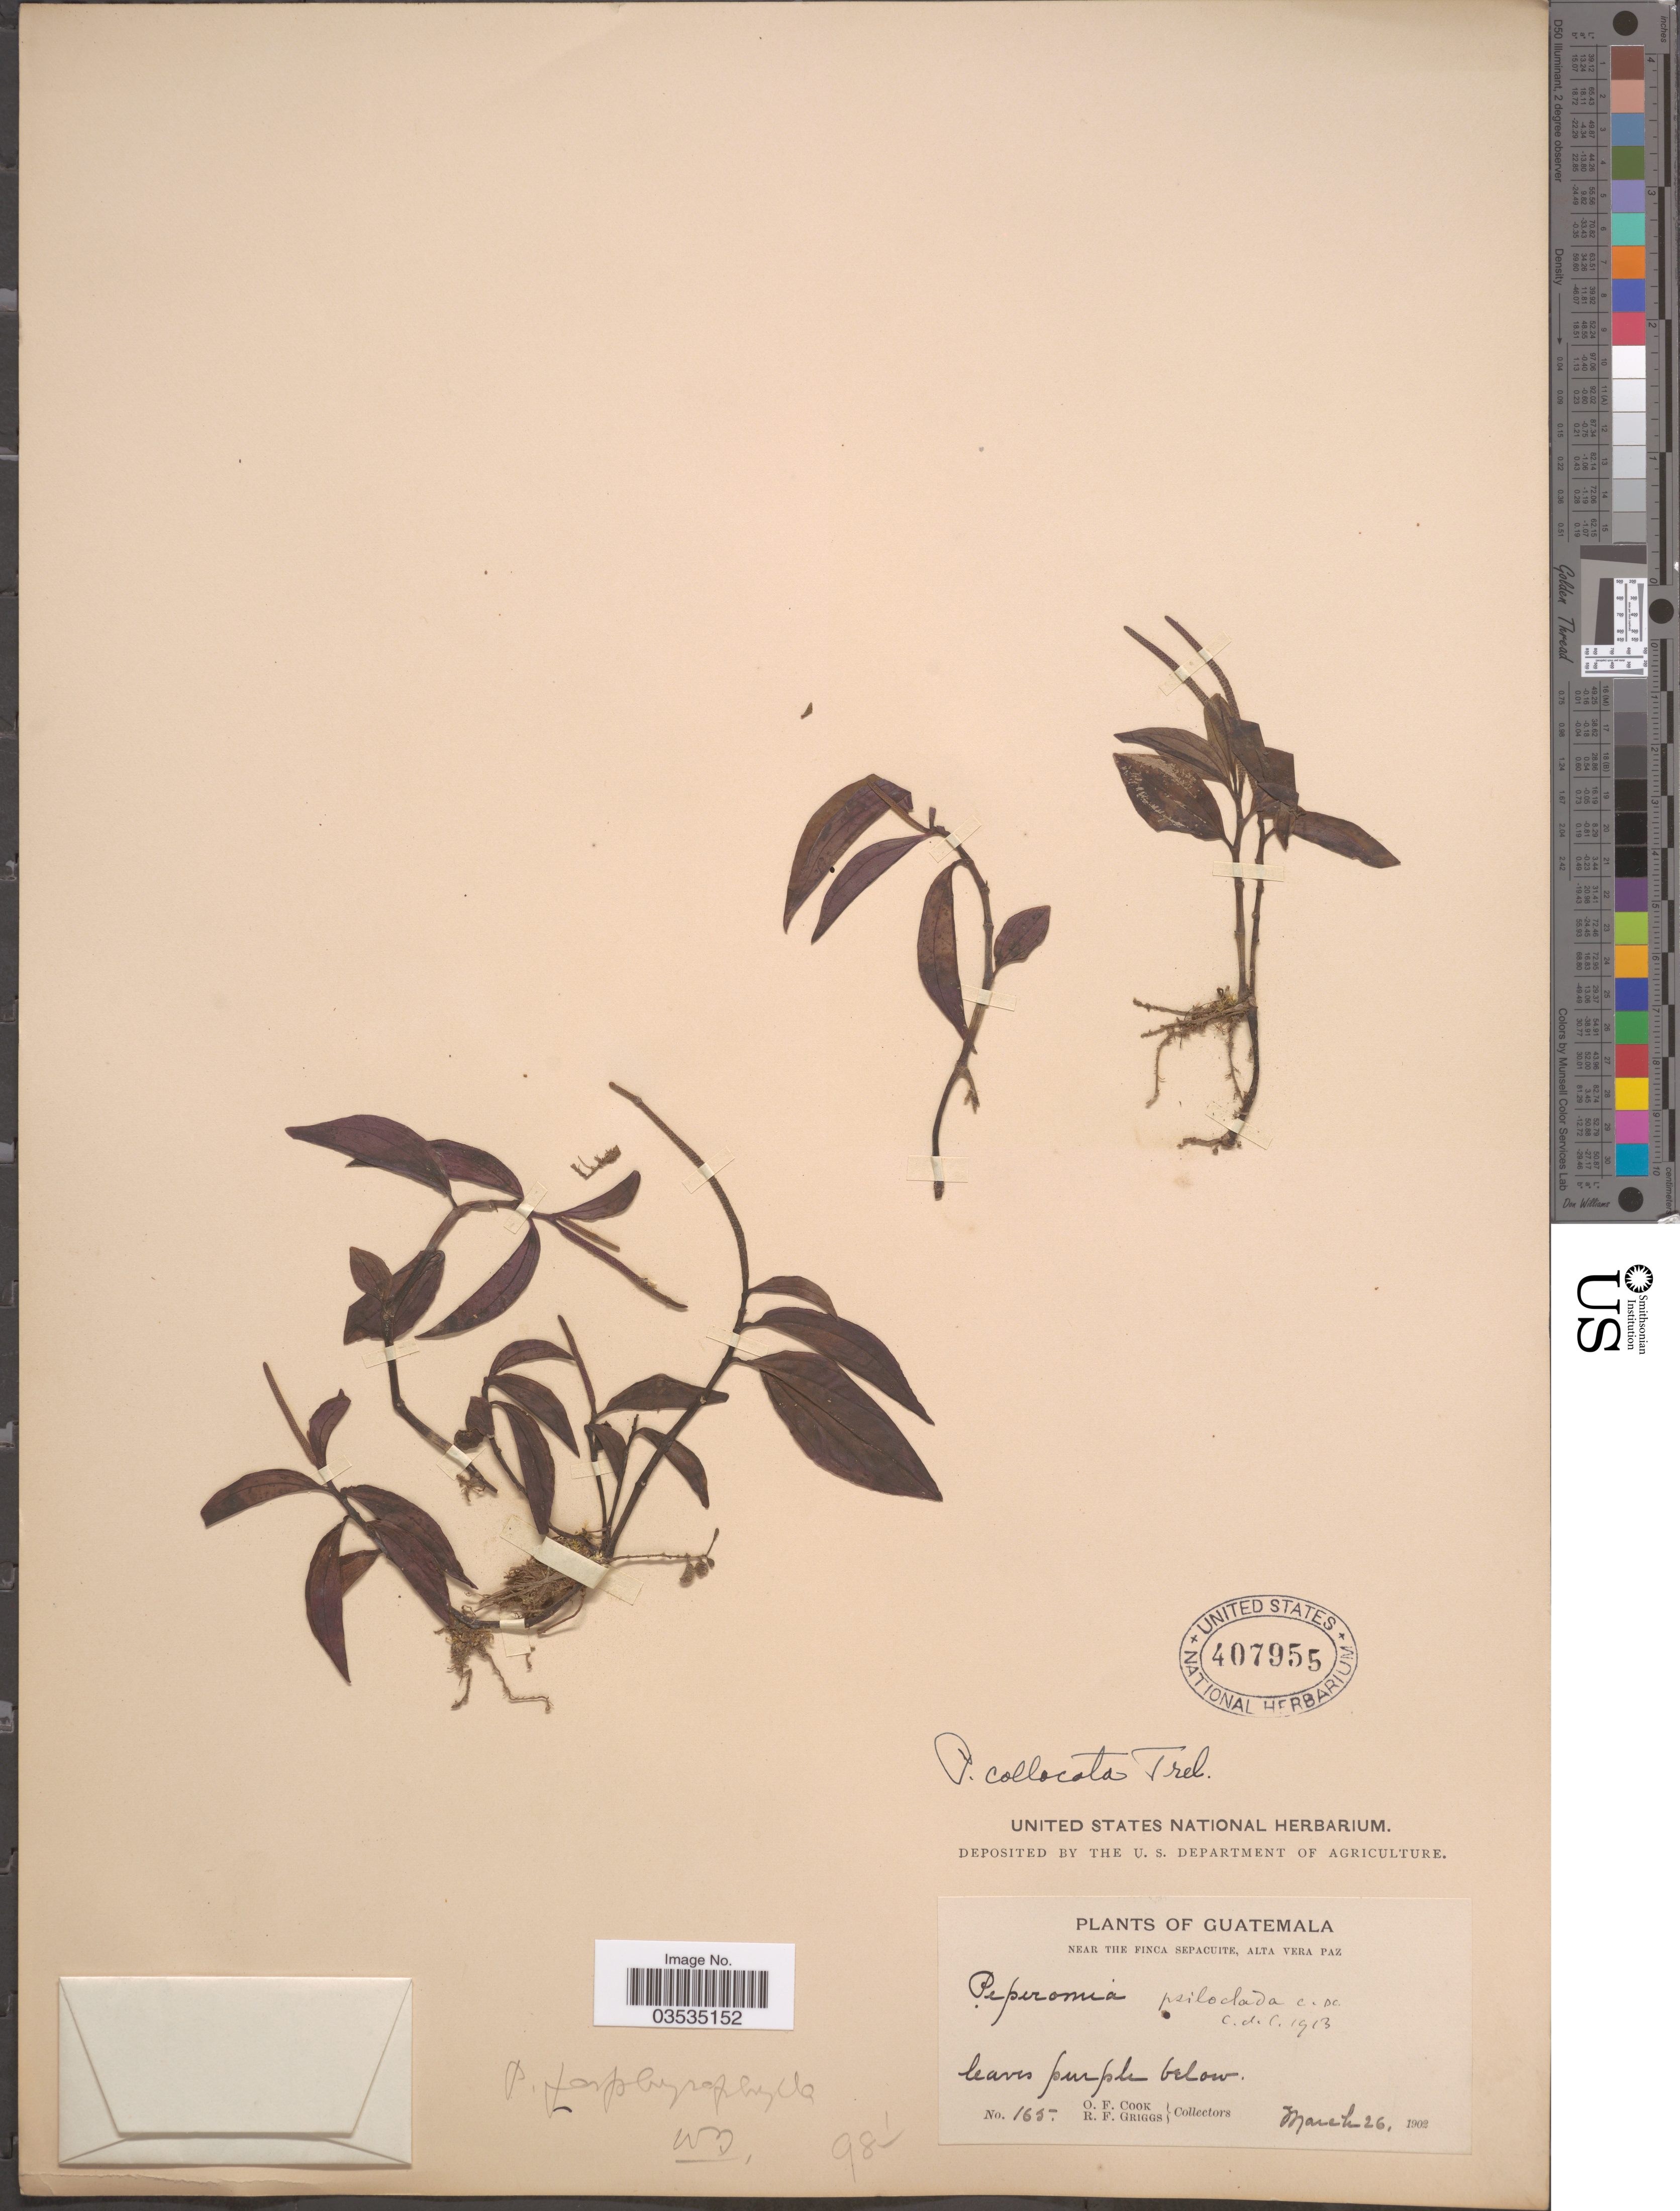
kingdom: Plantae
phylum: Tracheophyta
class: Magnoliopsida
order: Piperales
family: Piperaceae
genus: Peperomia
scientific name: Peperomia collocata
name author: Trel.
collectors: O. F. Cook & R. F. Griggs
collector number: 165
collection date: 1902-03-26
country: Guatemala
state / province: Alta Verapaz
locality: Near the Finca Sepacuite, Alta Vera Paz.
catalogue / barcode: US 407955